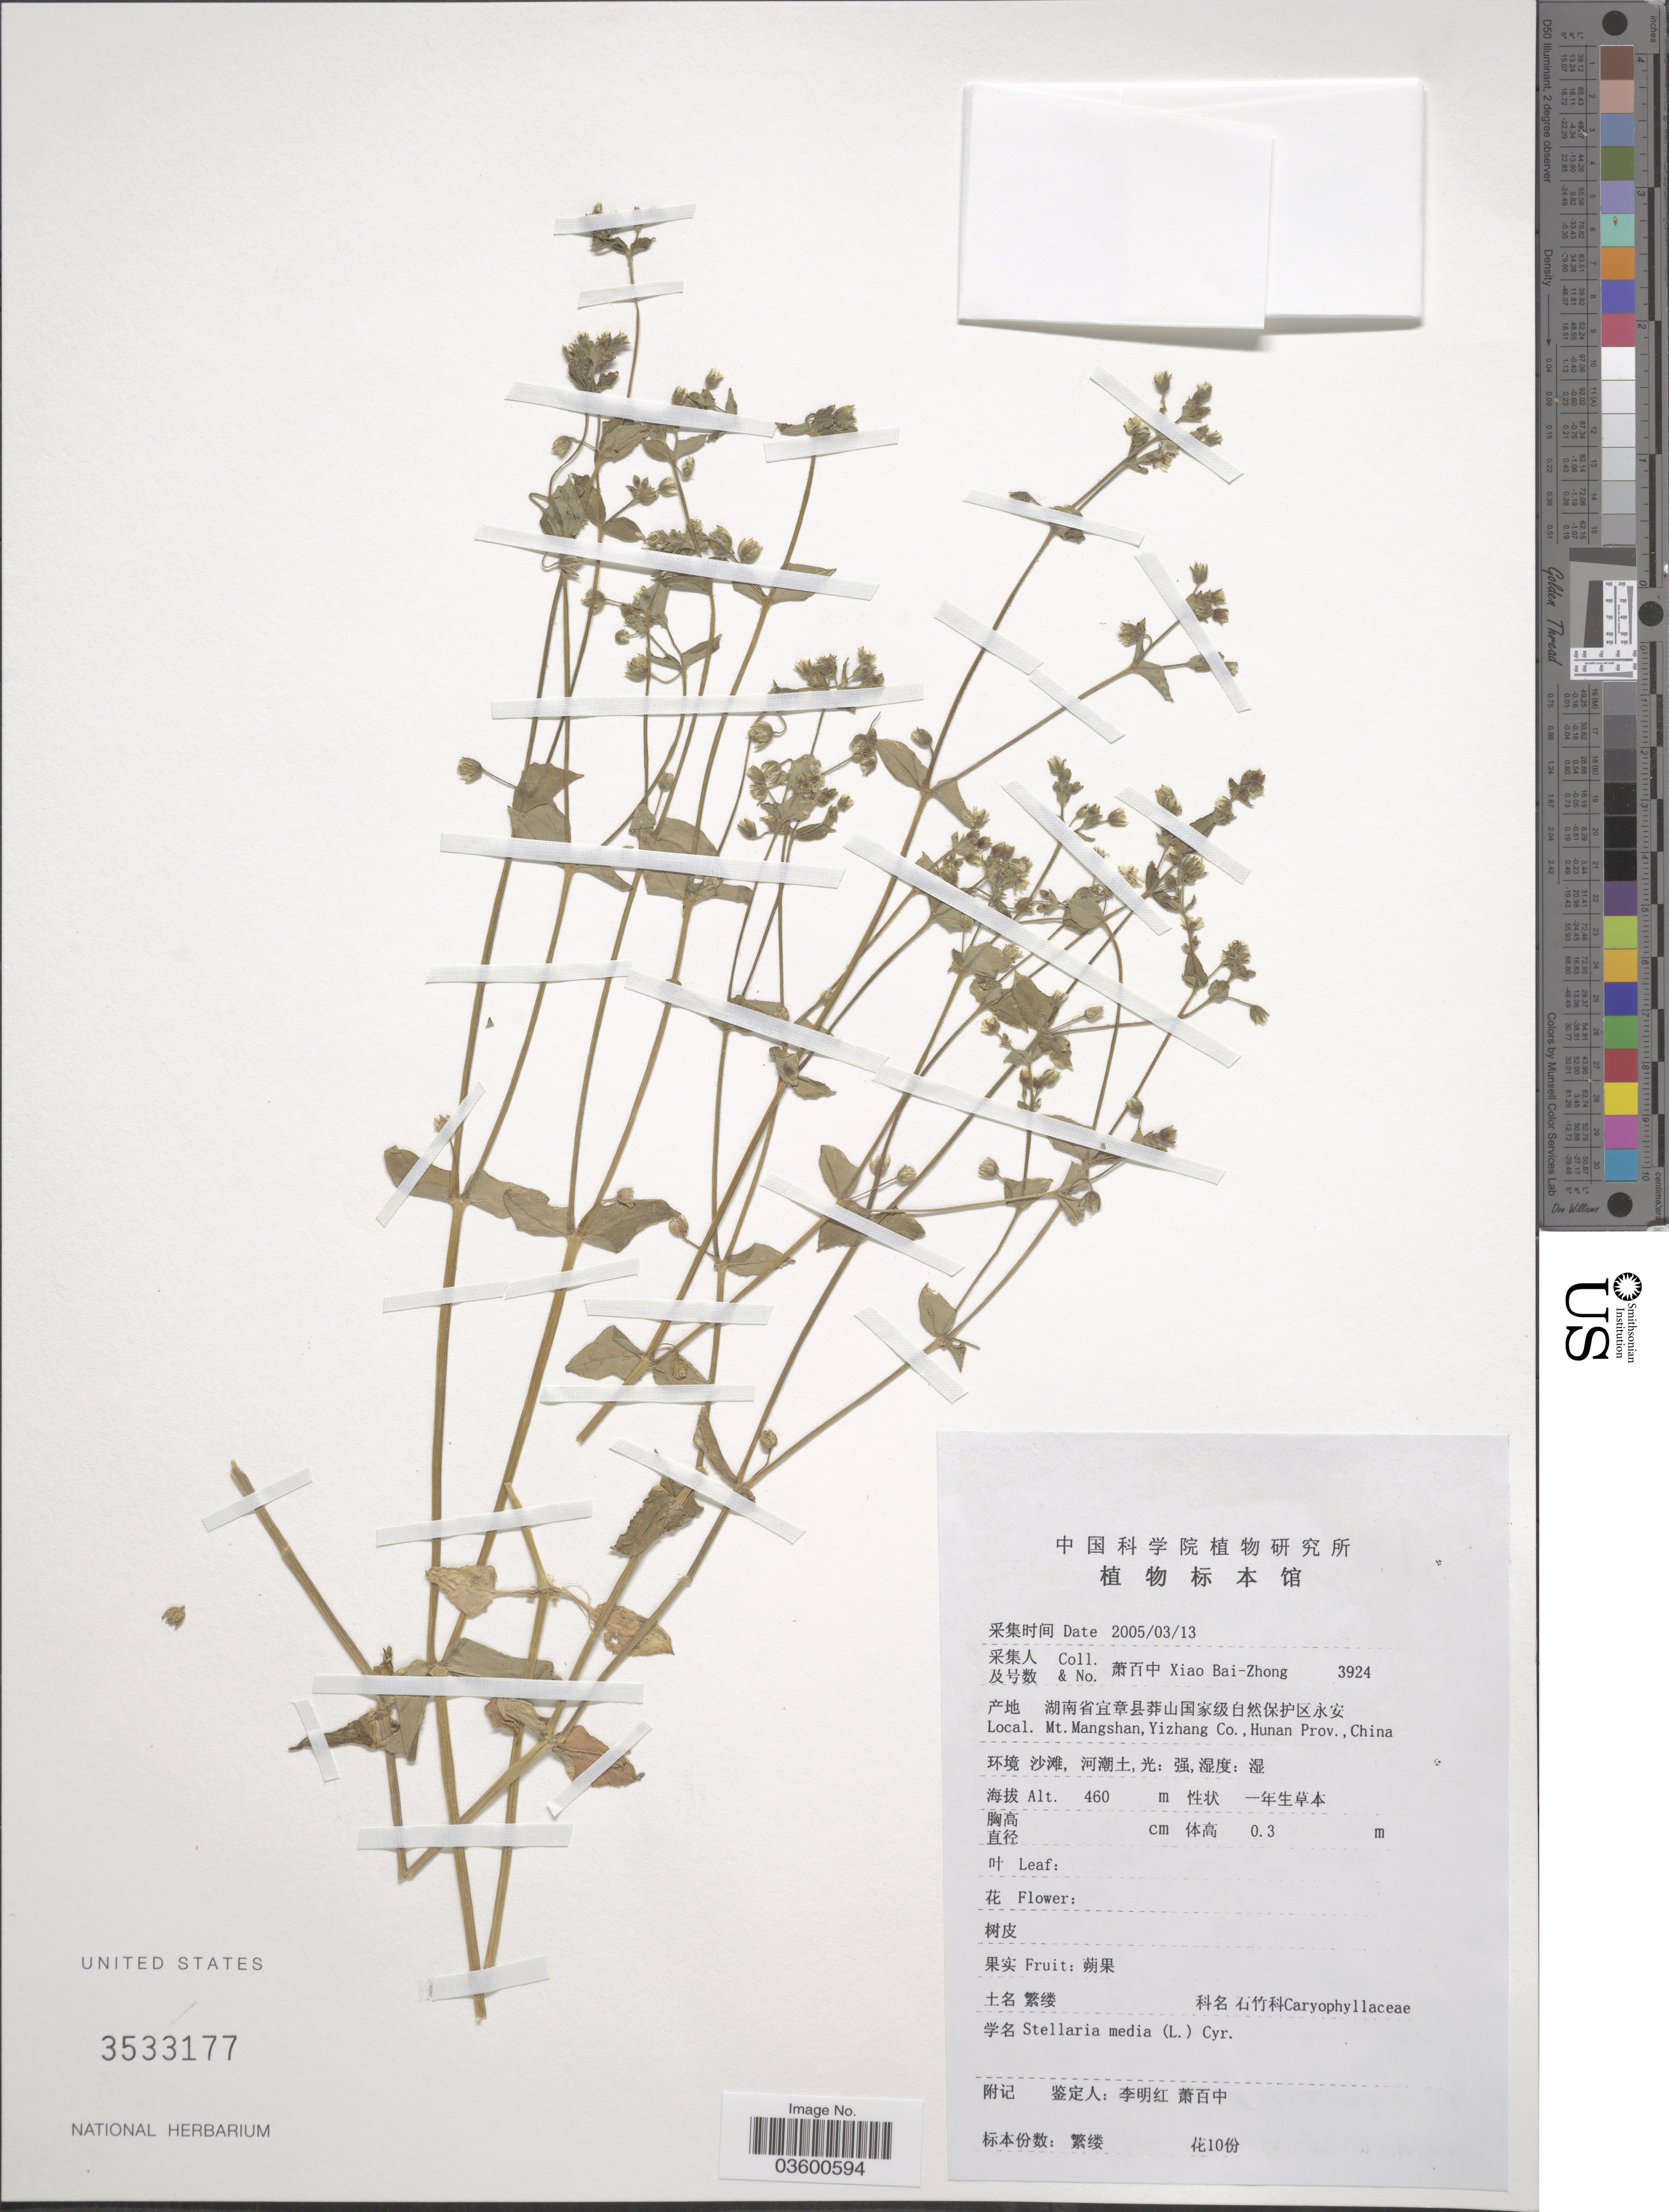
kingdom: Plantae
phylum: Tracheophyta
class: Magnoliopsida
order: Caryophyllales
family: Caryophyllaceae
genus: Stellaria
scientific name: Stellaria media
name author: (L.) Vill.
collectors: B. Z. Xiao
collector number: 3924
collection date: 2005-03-13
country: China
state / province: Hunan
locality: Mt. Mangshan, Yizhang Co.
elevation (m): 460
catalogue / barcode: US 3533177